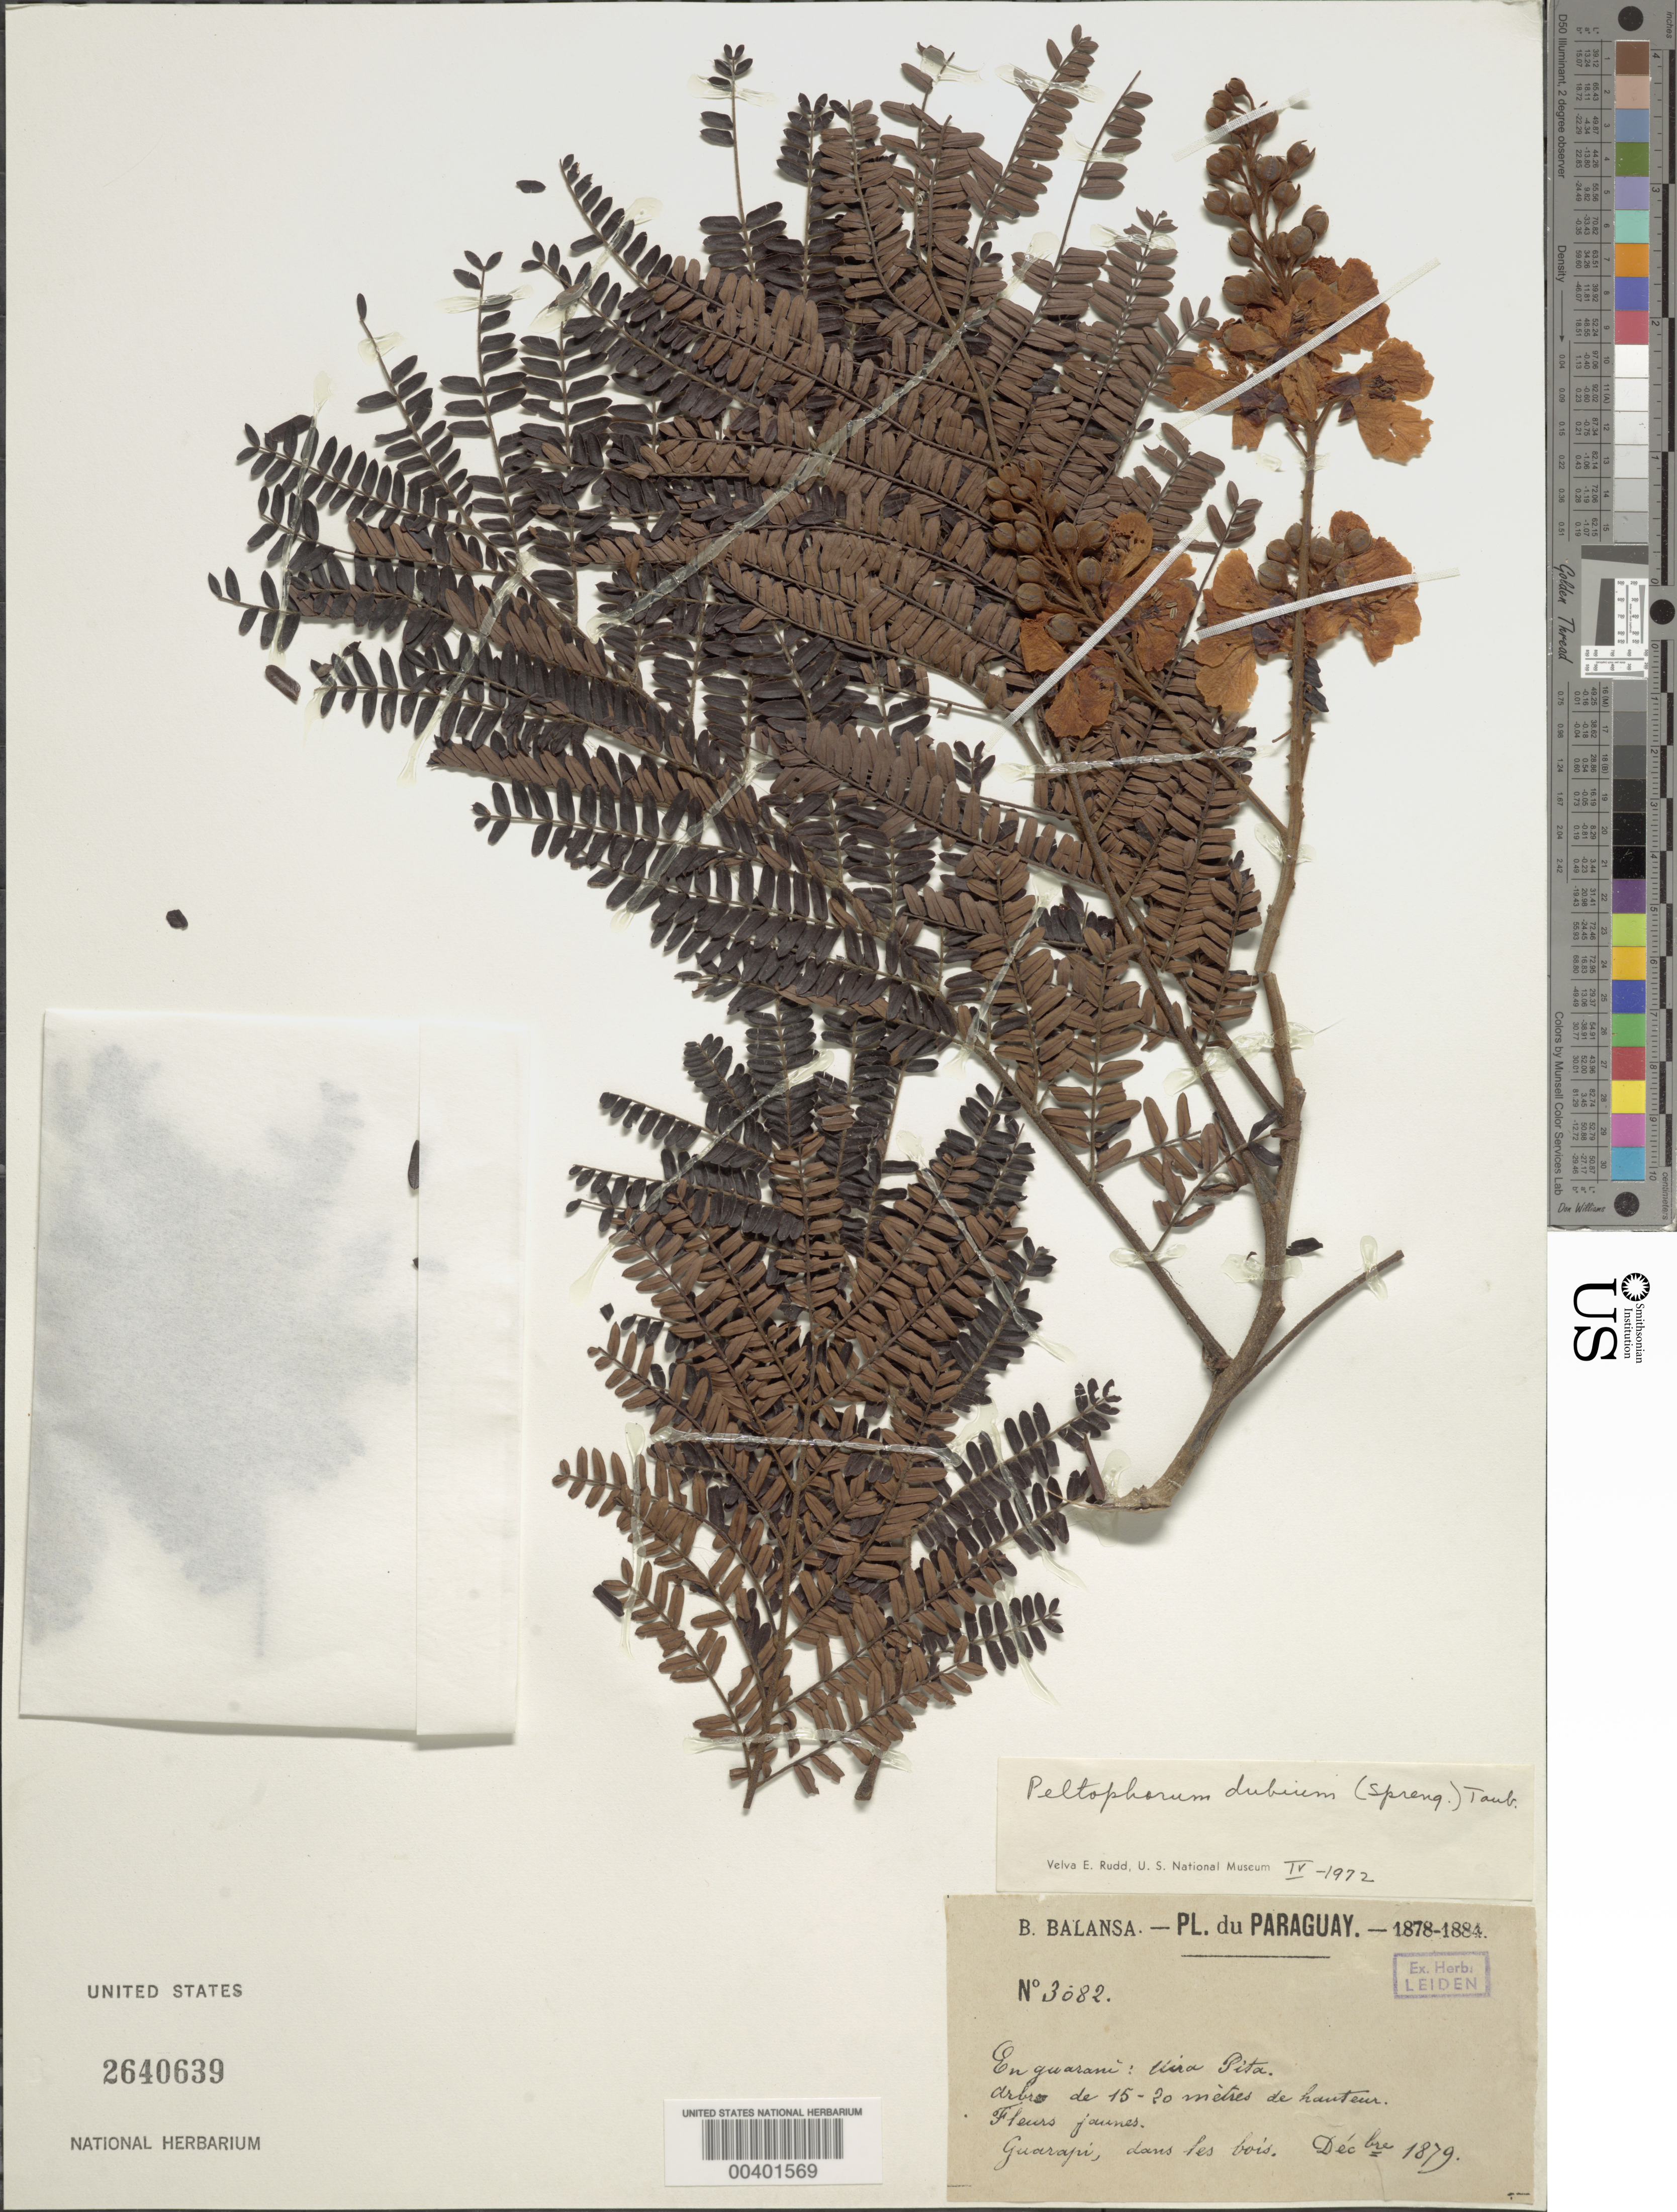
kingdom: Plantae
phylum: Tracheophyta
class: Magnoliopsida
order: Fabales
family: Fabaceae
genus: Peltophorum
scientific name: Peltophorum dubium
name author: (Spreng.) Taub.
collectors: B. Balansa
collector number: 3682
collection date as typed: Dec 1879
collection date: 1879-12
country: Paraguay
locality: Guarajri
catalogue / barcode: US 2640639